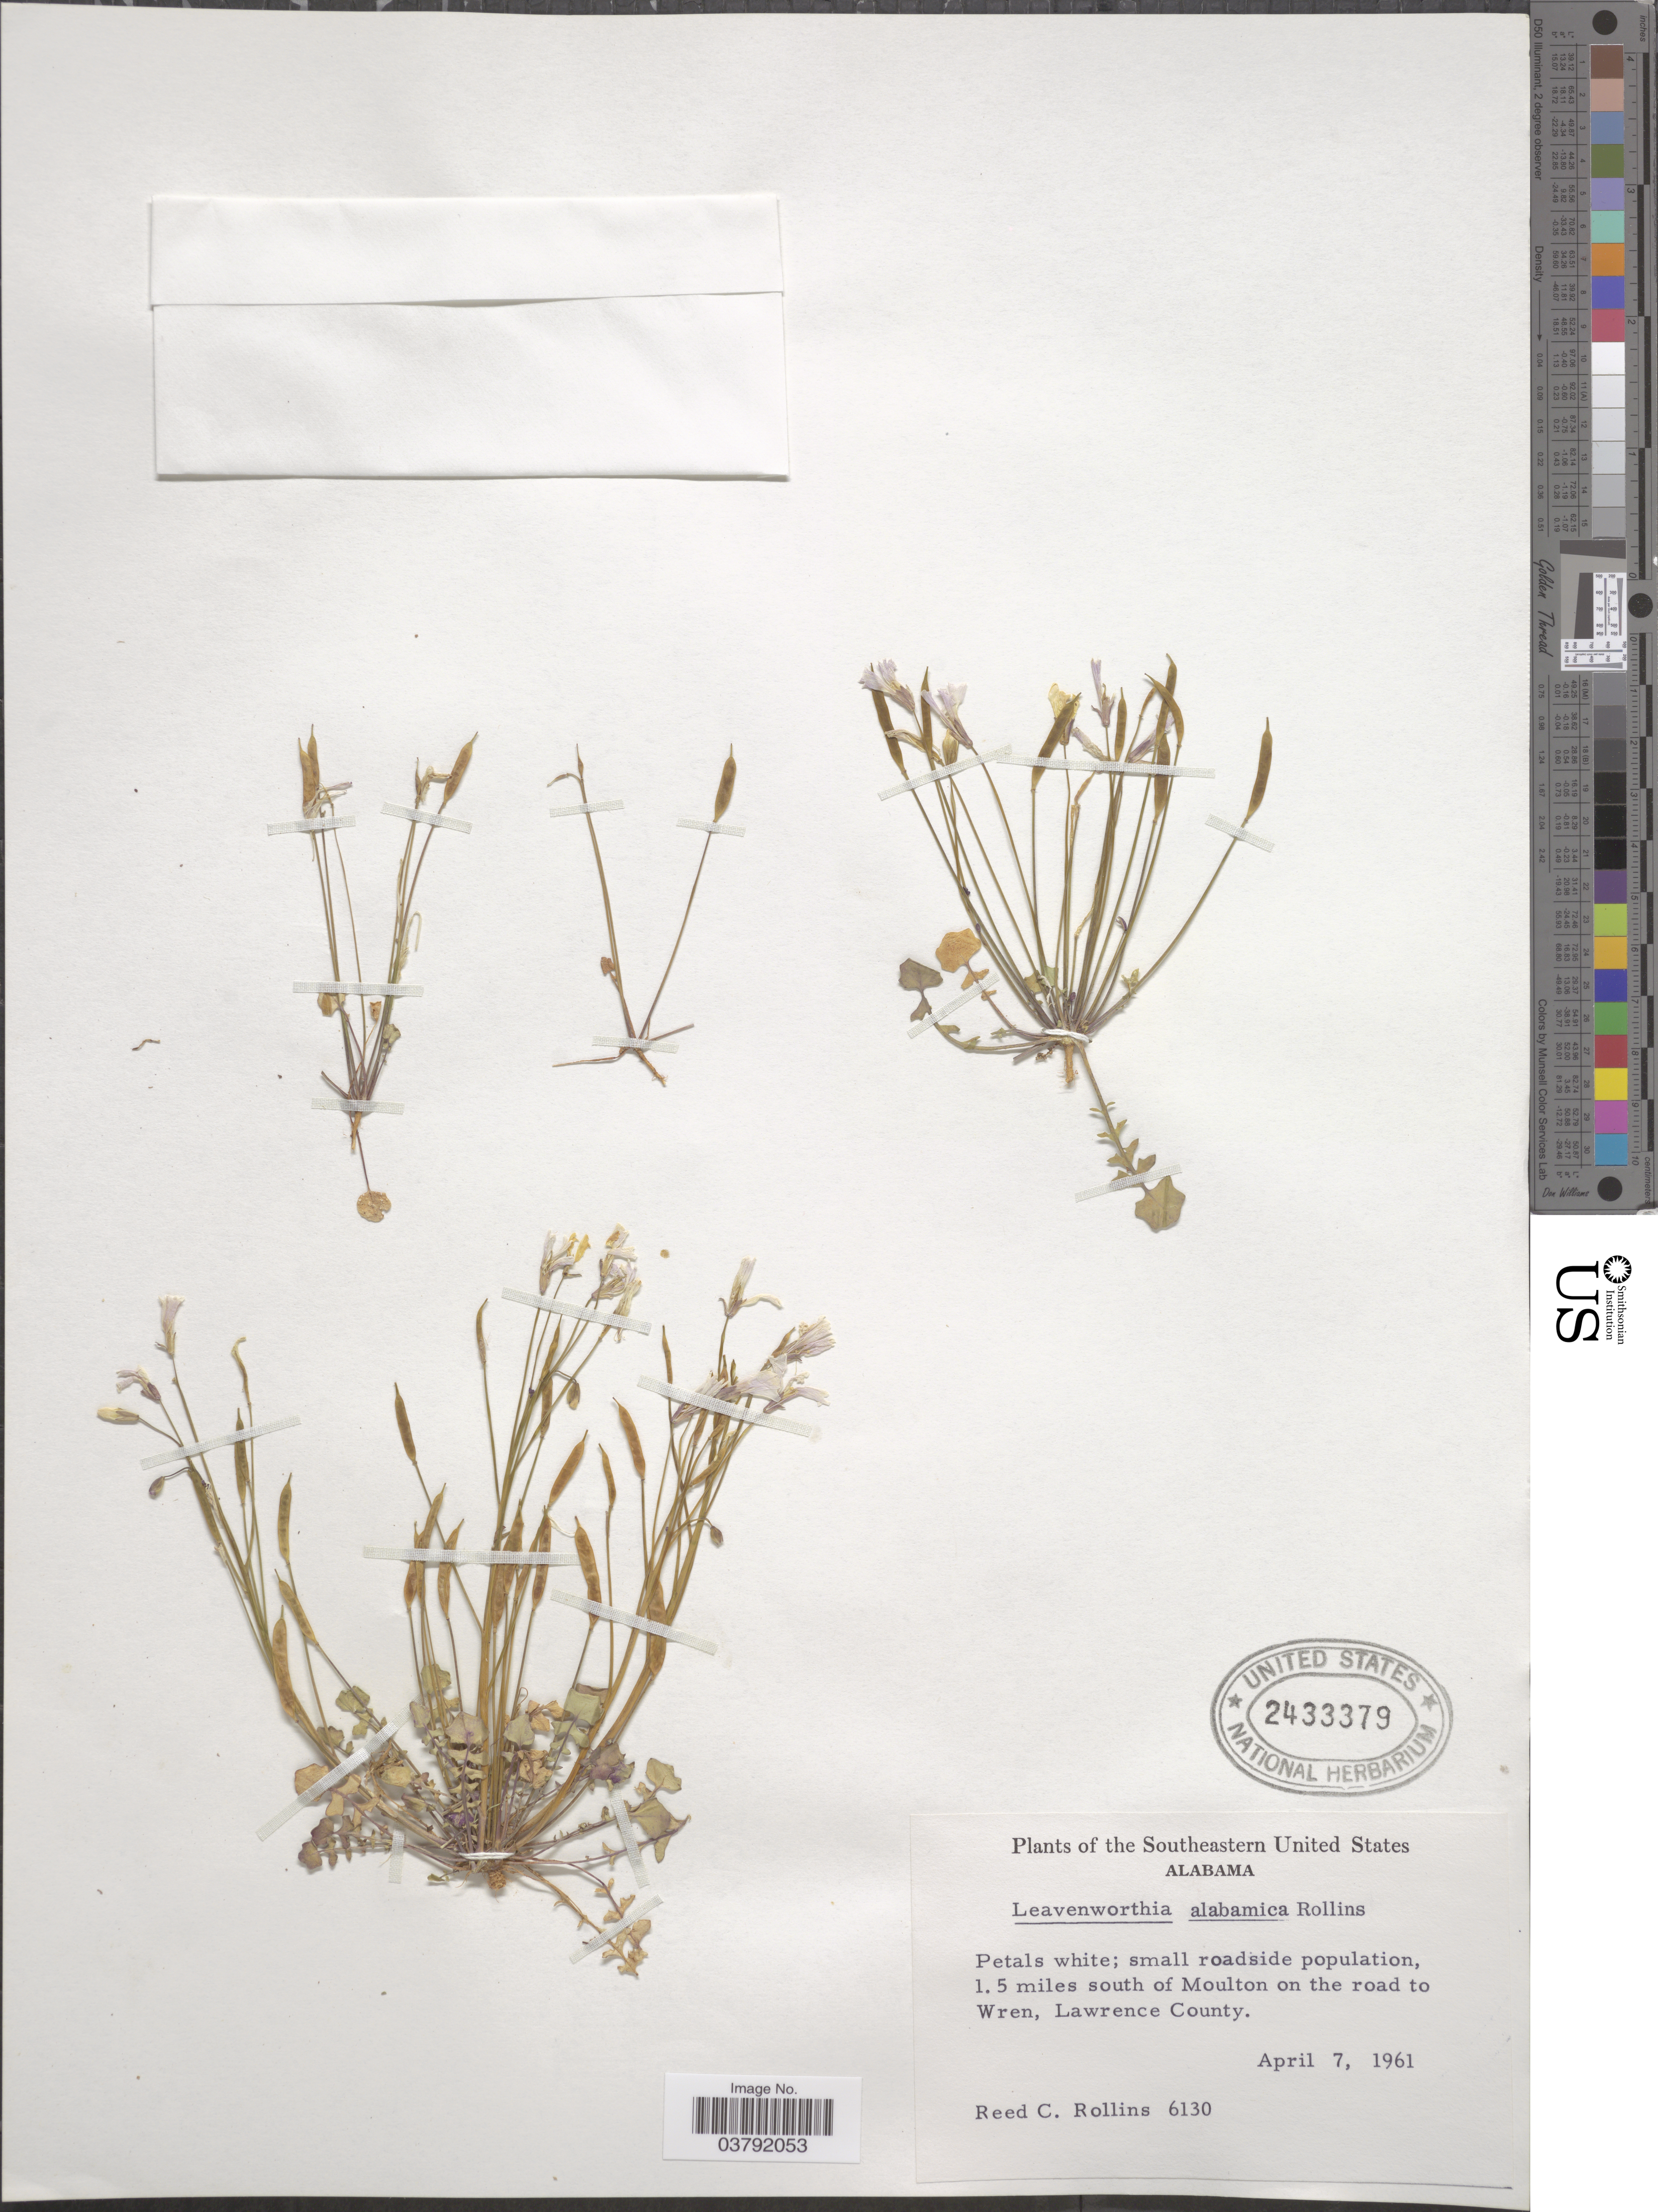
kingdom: Plantae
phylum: Tracheophyta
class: Magnoliopsida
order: Brassicales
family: Brassicaceae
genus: Leavenworthia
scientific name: Leavenworthia alabamica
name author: Rollins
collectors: R. C. Rollins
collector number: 6130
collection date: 1961-04-07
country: United States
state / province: Alabama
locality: Southeastern United States. 1.5 miles south of Moulton on the road to Wren, Lawrence County.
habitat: small roadside population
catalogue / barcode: US 2433379